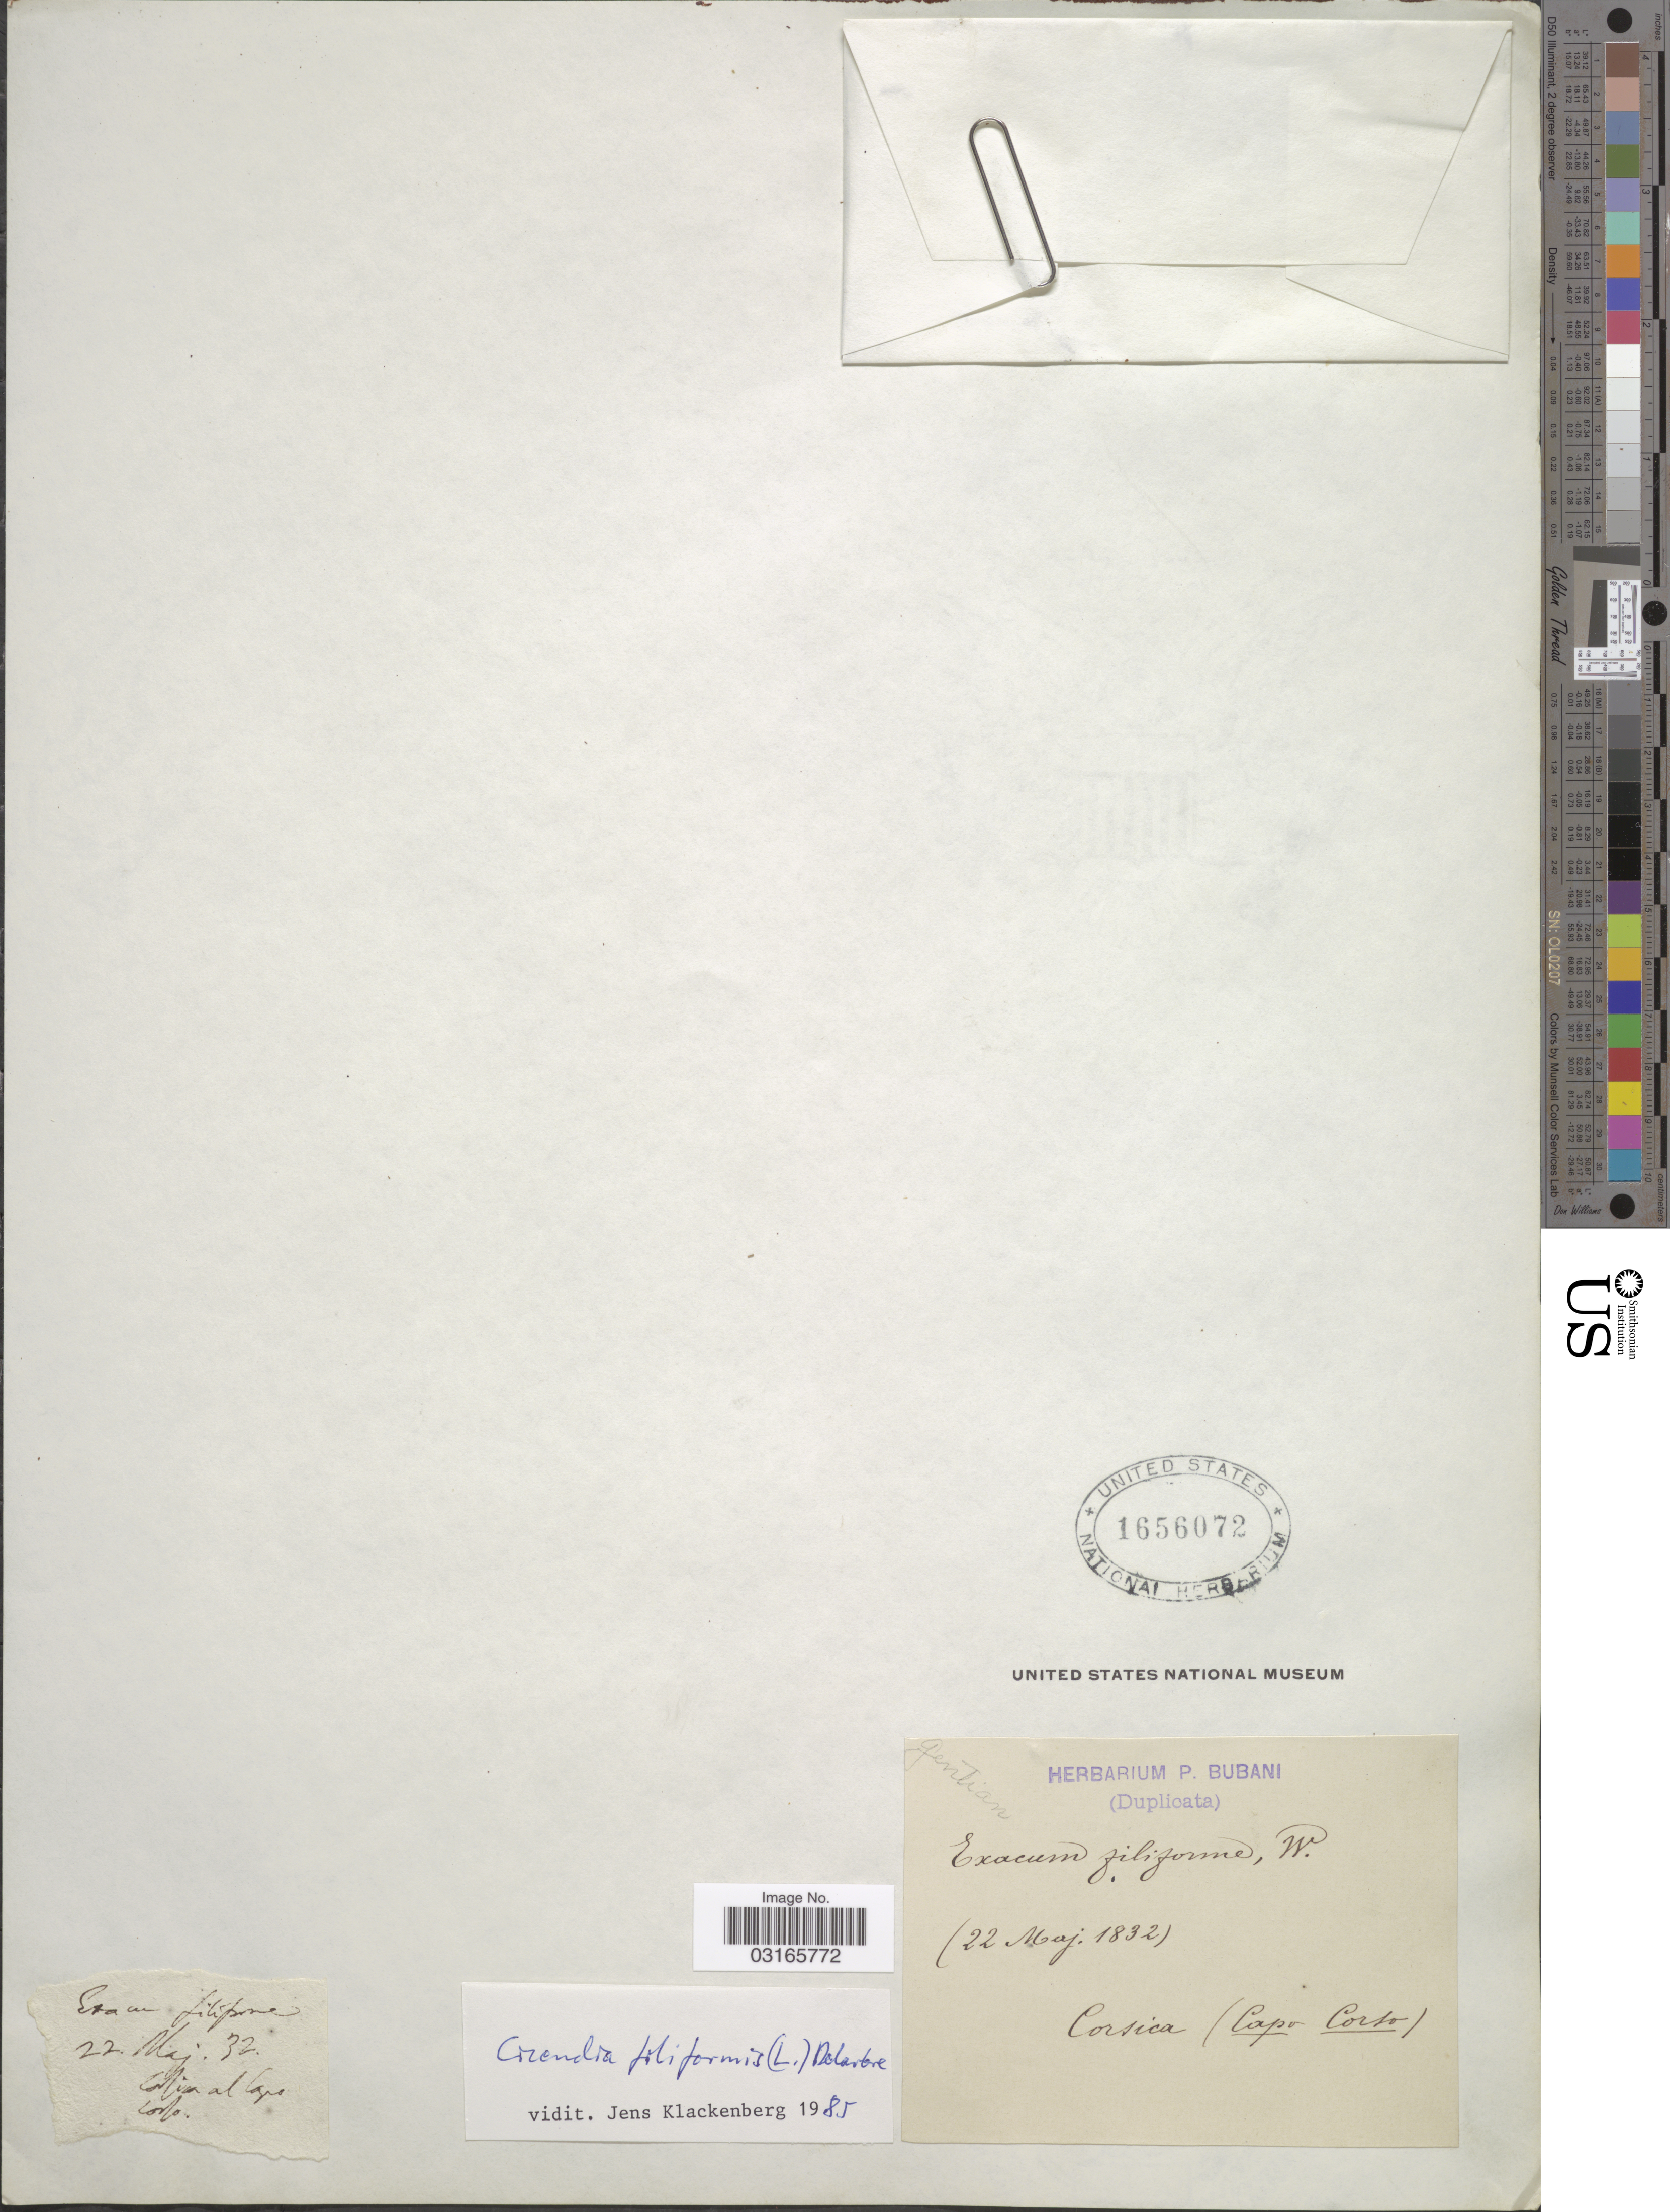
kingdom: Plantae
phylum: Tracheophyta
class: Magnoliopsida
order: Gentianales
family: Gentianaceae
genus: Cicendia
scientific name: Cicendia filiformis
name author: (L.) Delarbre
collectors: ex herb. P. Bubani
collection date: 1832-05-22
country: France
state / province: Corsica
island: Corse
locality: (Capo Corso).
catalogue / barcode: US 1656072